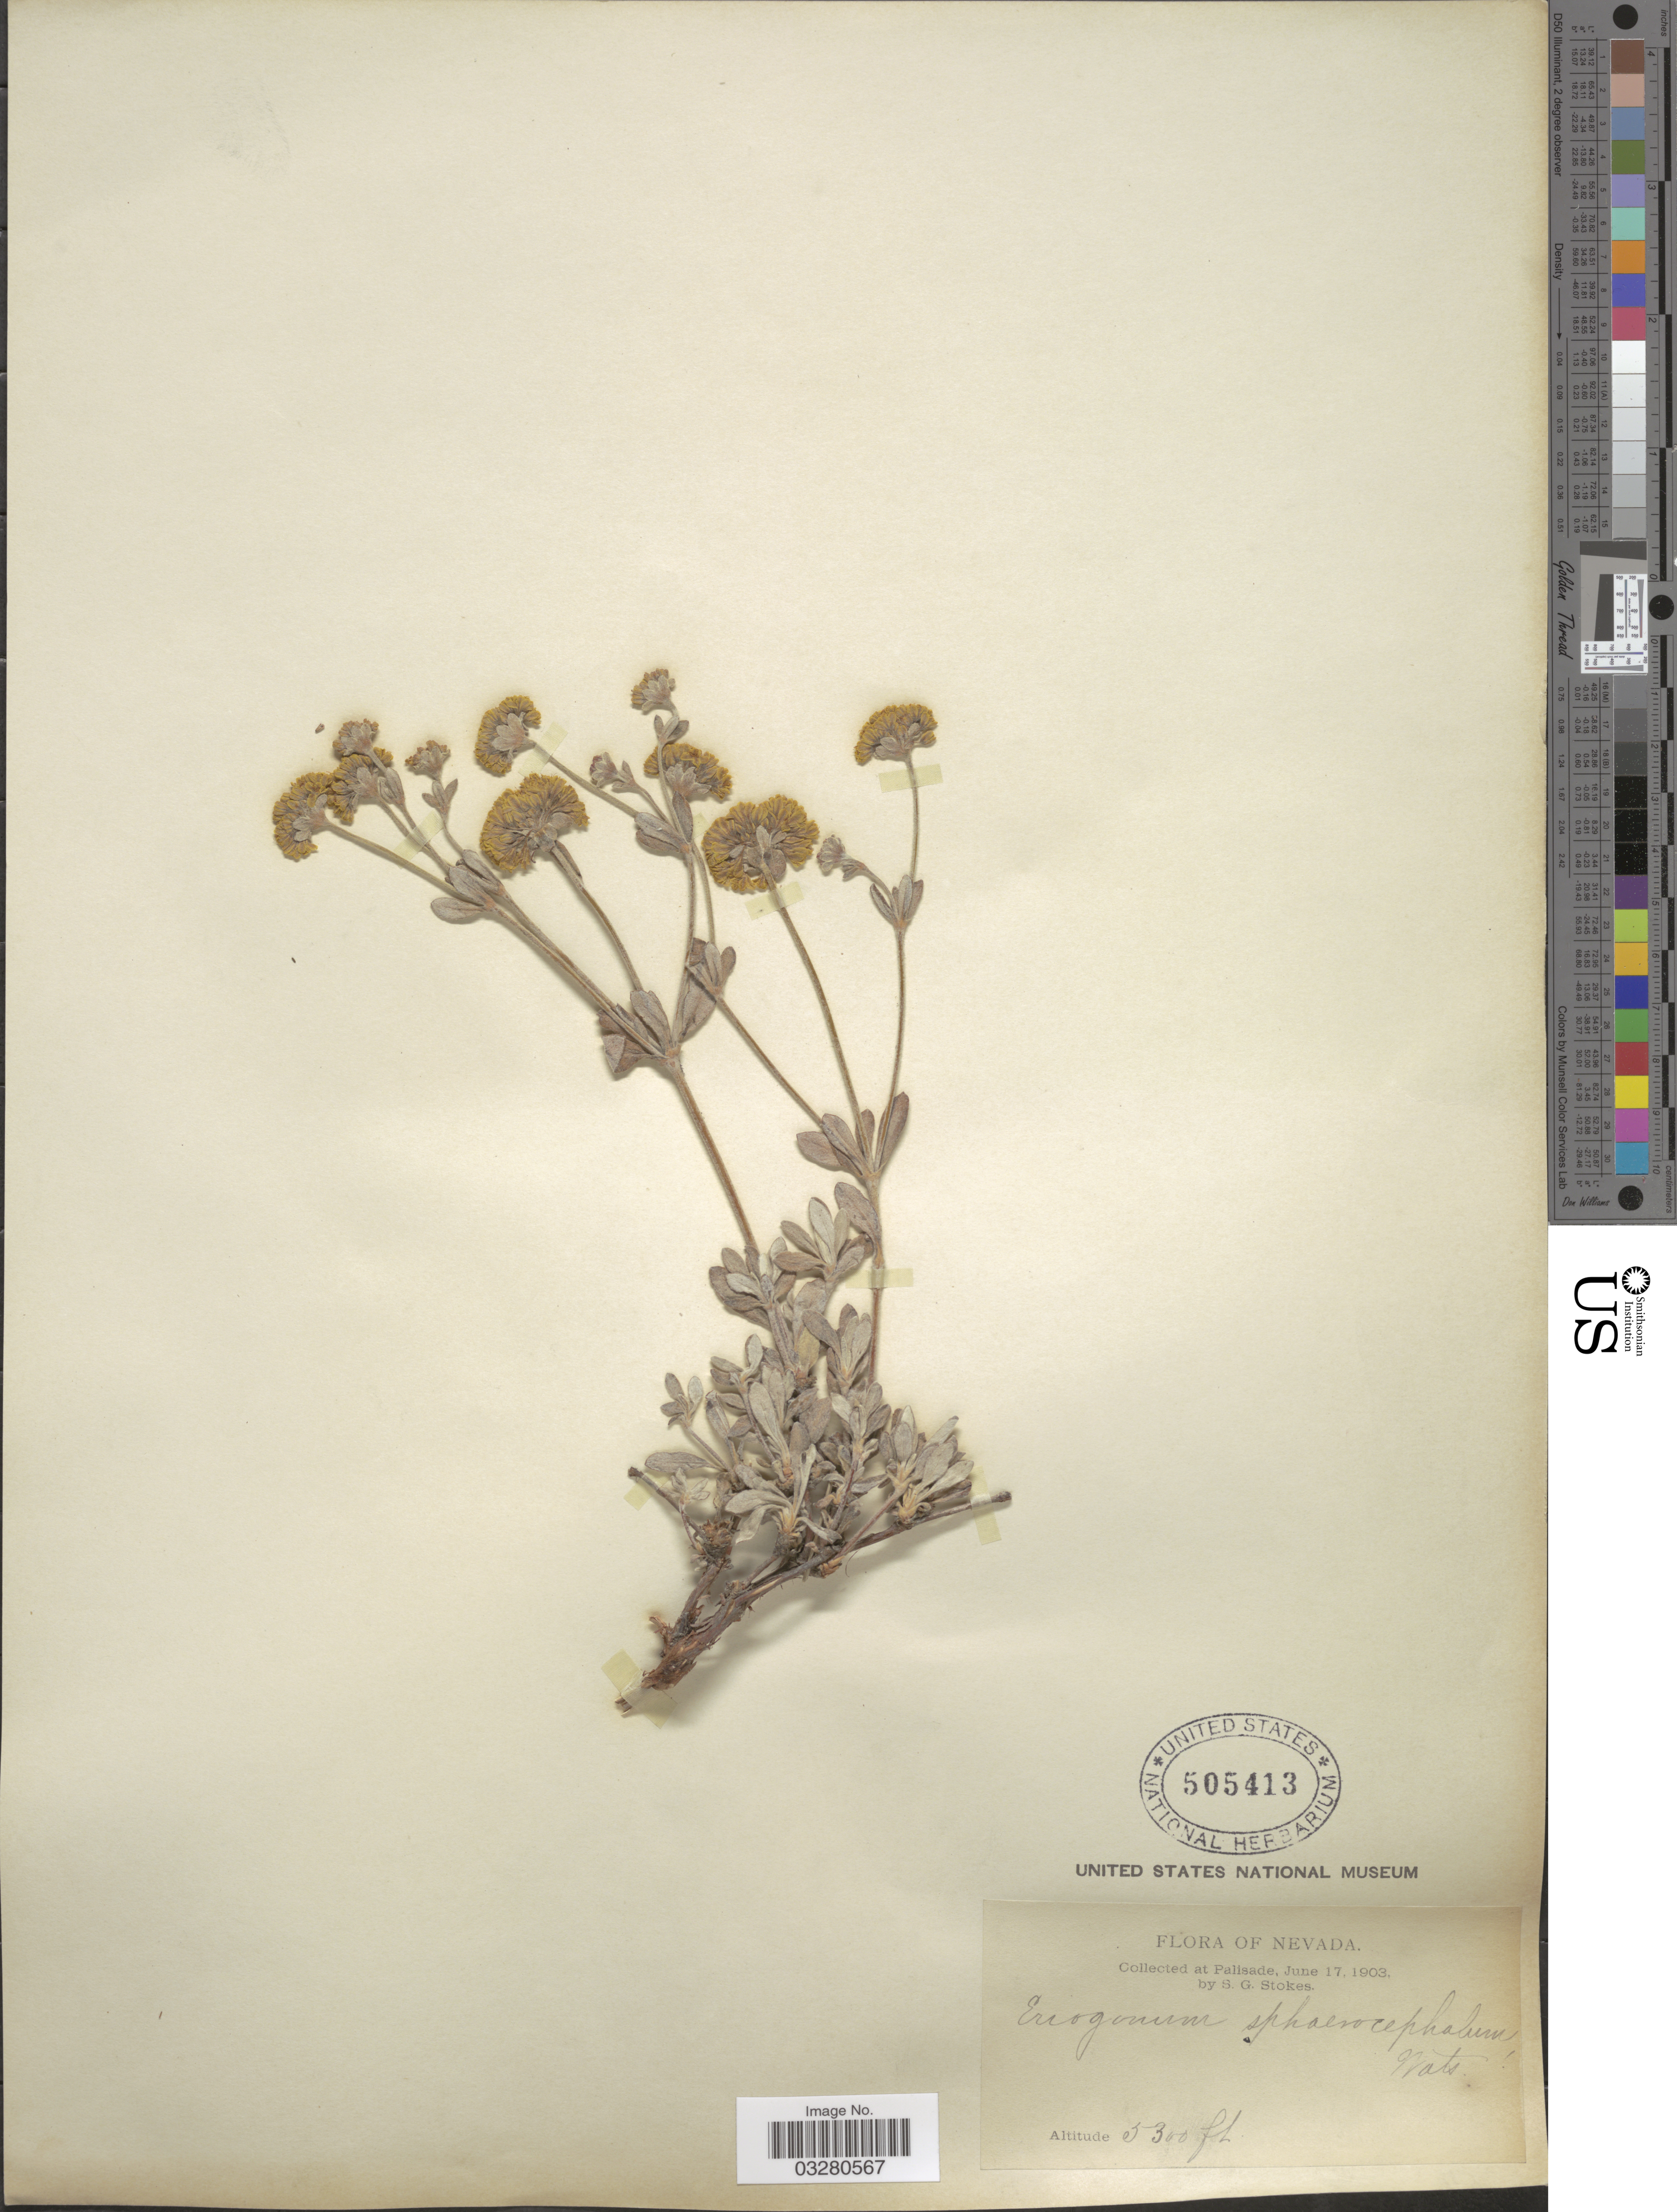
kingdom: Plantae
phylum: Tracheophyta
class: Magnoliopsida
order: Caryophyllales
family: Polygonaceae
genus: Eriogonum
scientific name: Eriogonum sphaerocephalum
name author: Benth. & Douglas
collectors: S. G. Stokes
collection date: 1903-06-17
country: United States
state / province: Nevada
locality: Palisade.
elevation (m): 1615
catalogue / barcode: US 505413